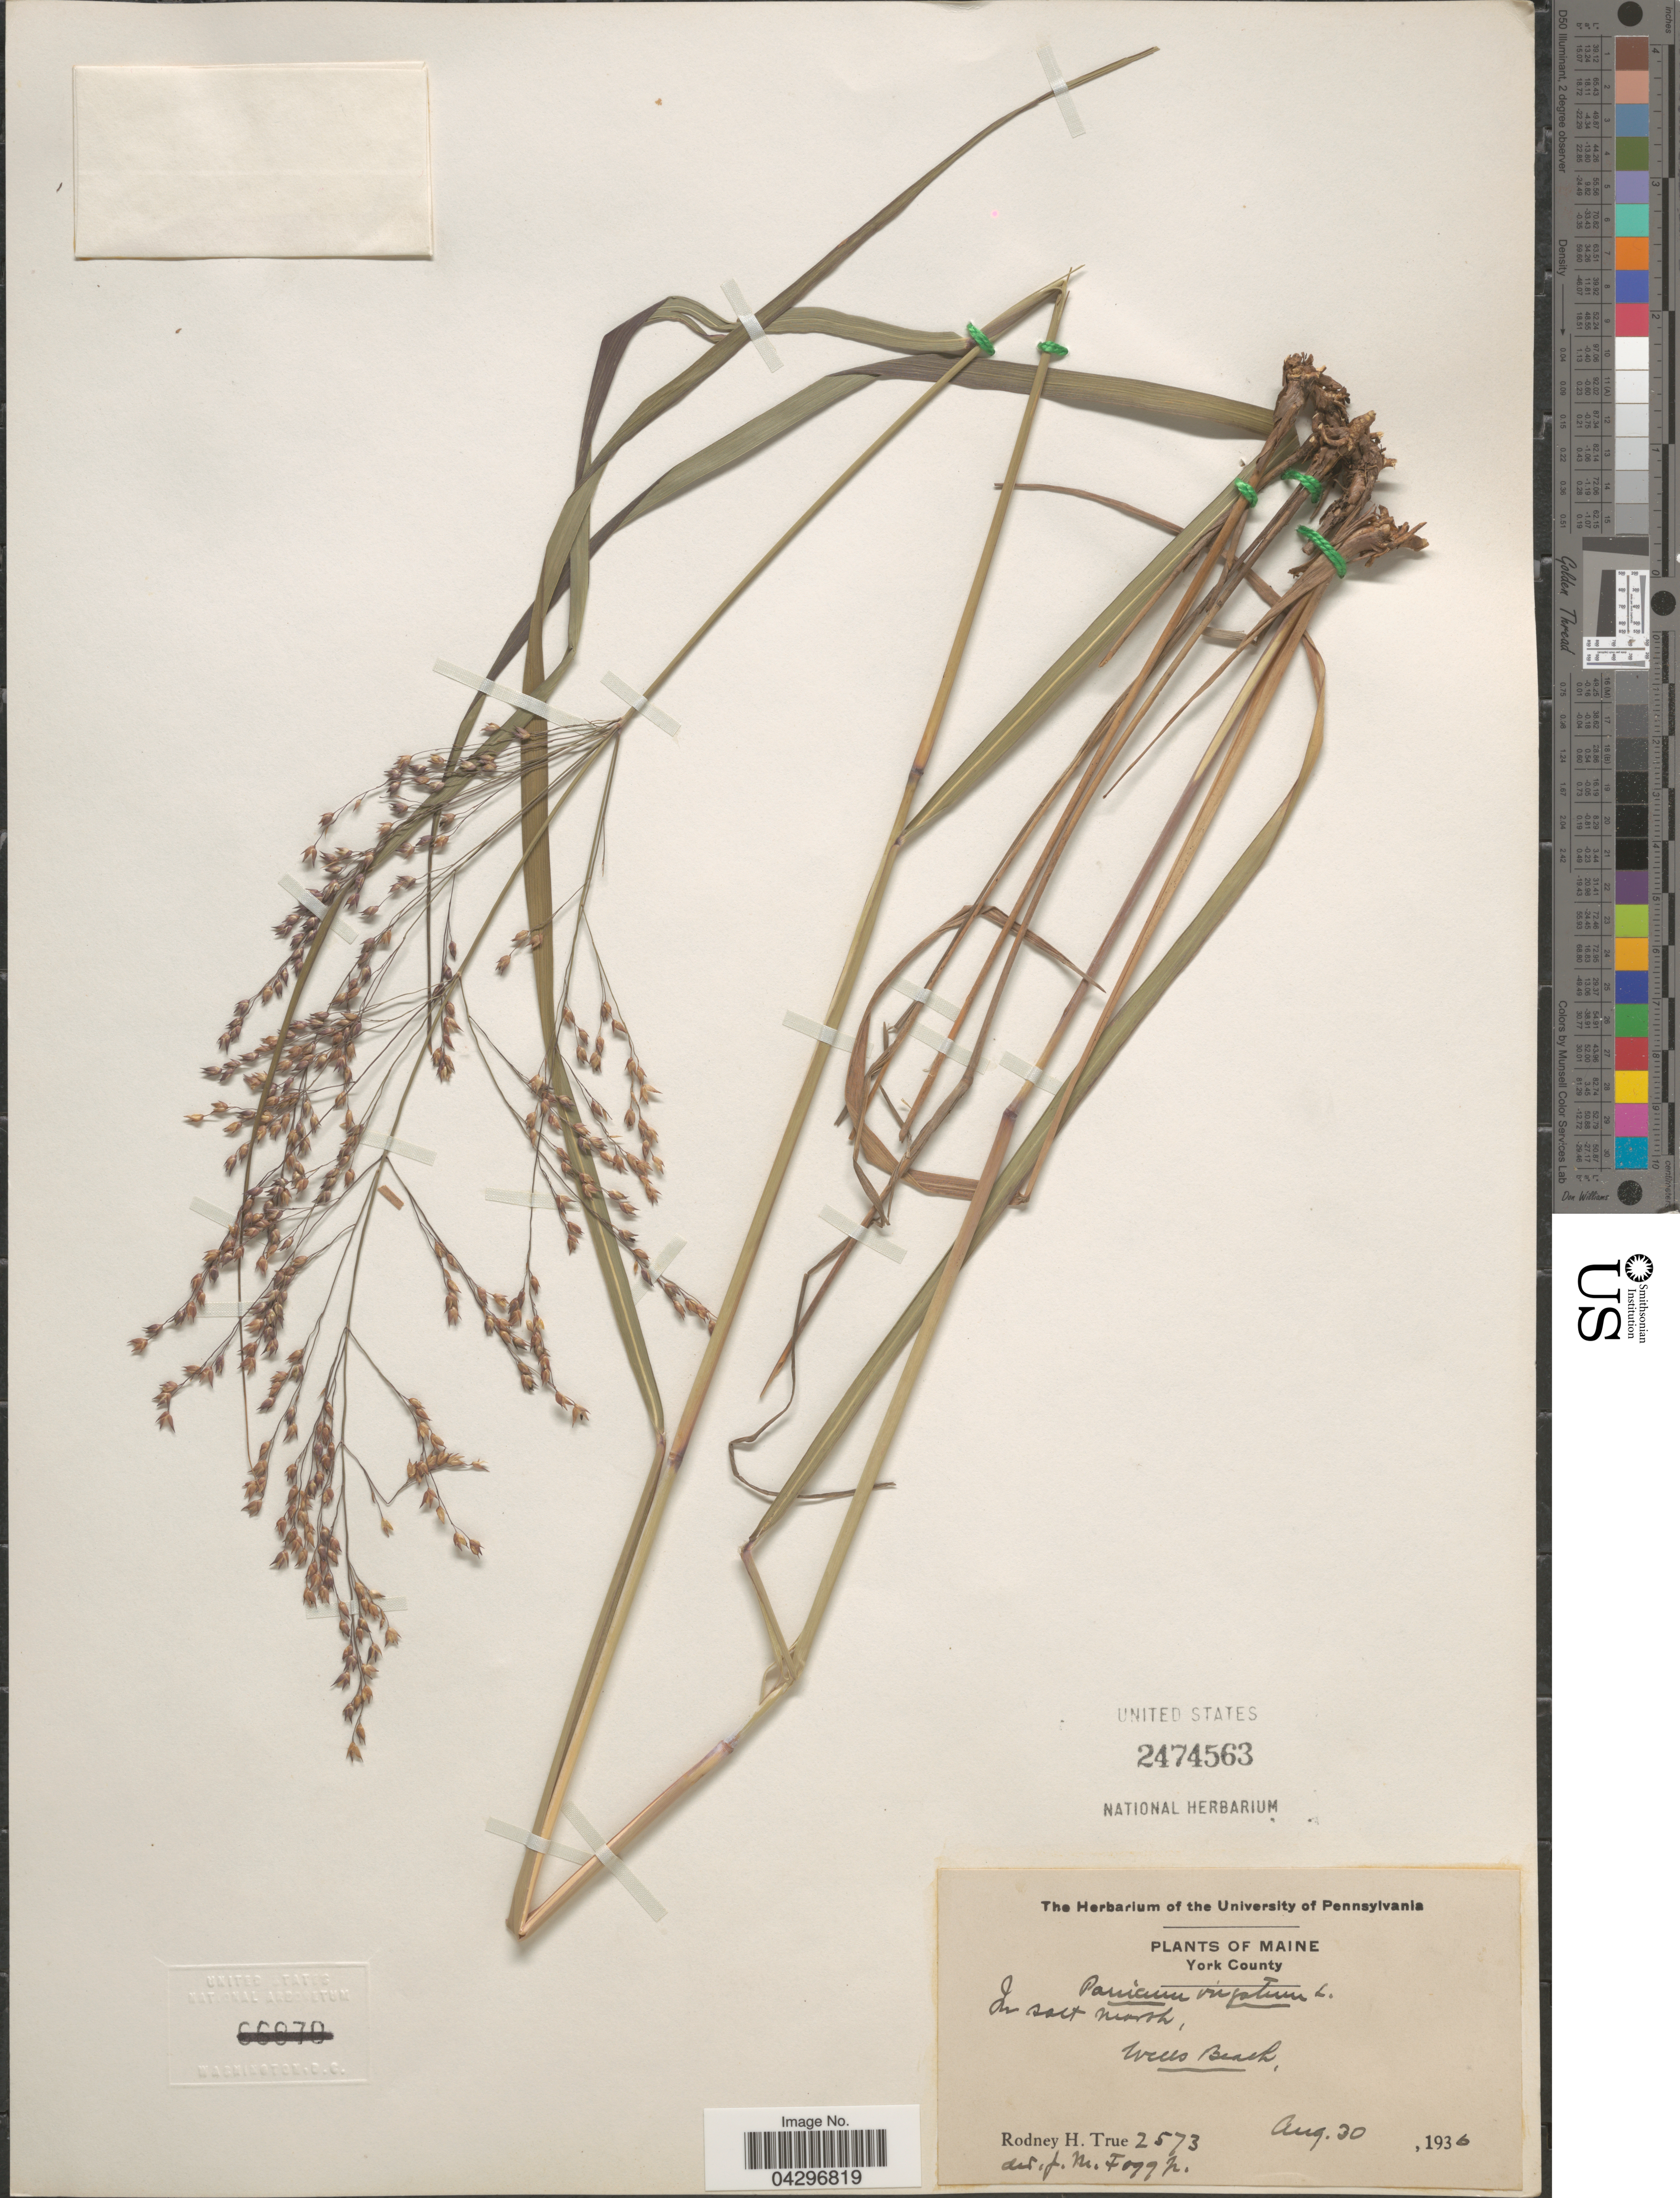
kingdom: Plantae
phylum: Tracheophyta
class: Liliopsida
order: Poales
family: Poaceae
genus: Panicum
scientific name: Panicum virgatum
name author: L.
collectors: R. H. True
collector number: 2573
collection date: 1936-08-30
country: United States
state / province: Maine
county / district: York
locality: York County. Wells Beach.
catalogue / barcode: US 2474563